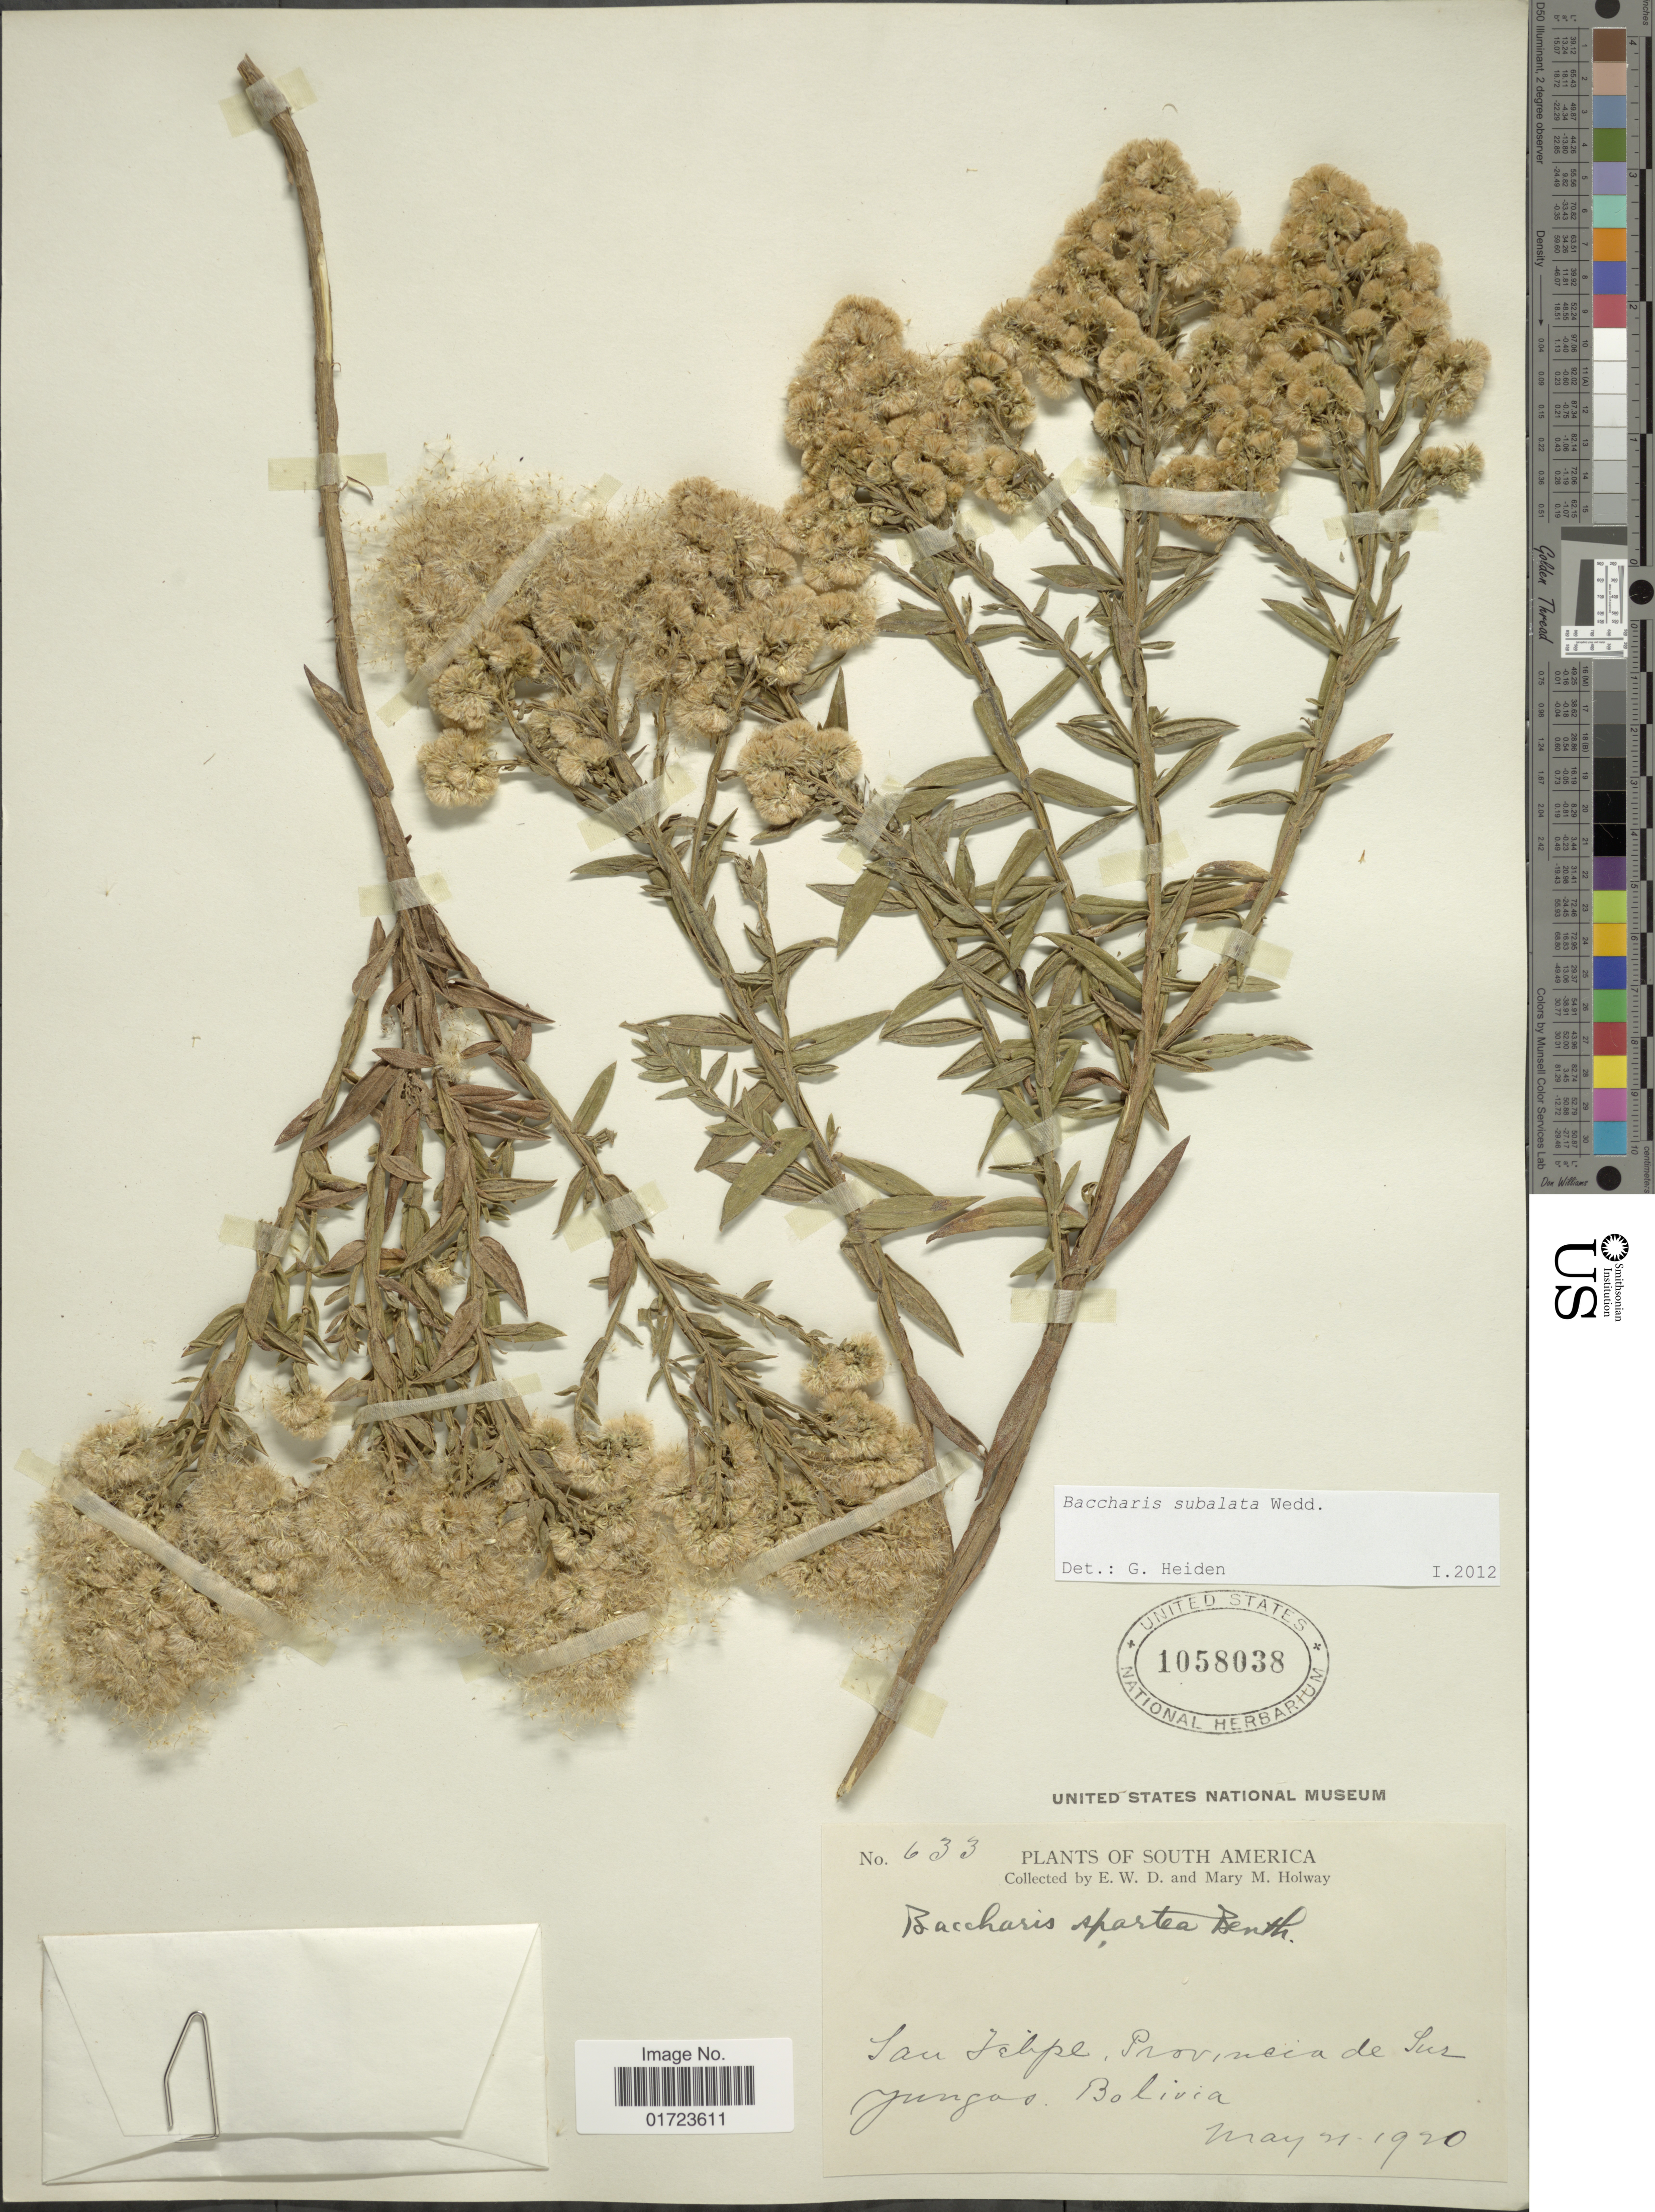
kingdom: Plantae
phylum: Tracheophyta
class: Magnoliopsida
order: Asterales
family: Asteraceae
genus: Baccharis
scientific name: Baccharis subalata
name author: Wedd.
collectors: E. W. D. Holway & M. M. Holway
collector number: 633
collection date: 1920-05-21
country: Bolivia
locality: San Felie, Provincia de Suz jungas, Bolivia.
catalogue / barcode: US 1058038